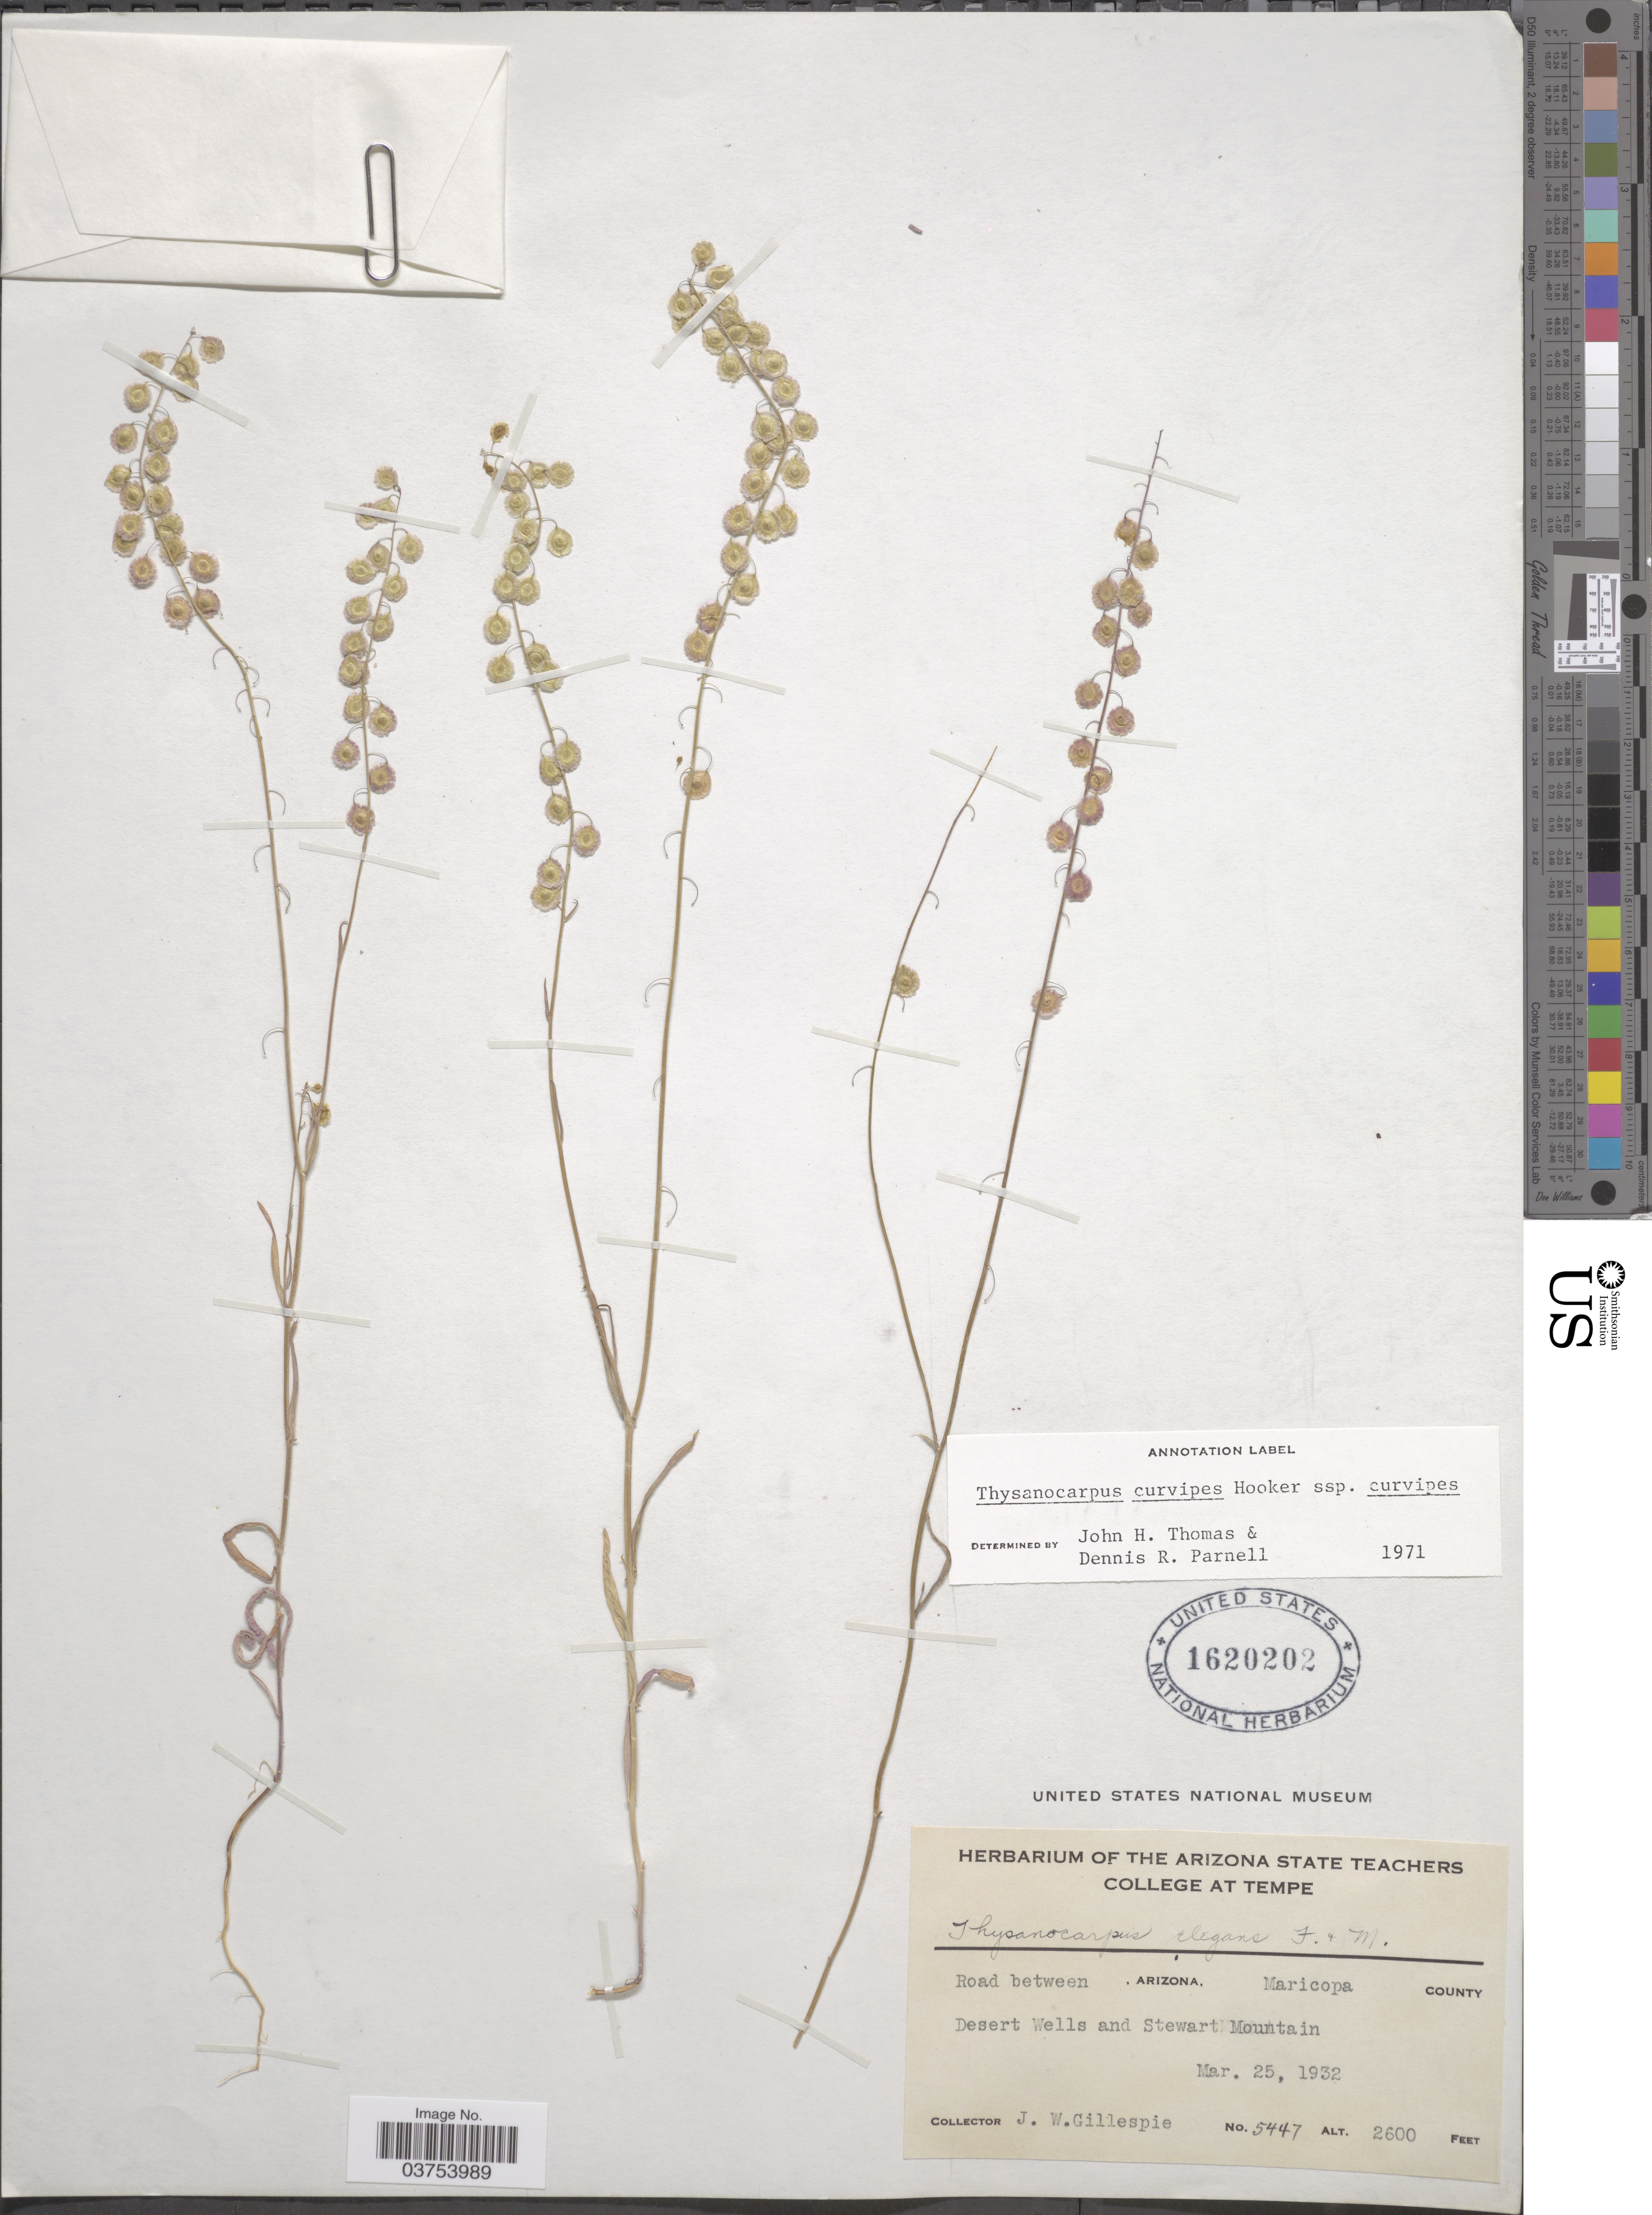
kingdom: Plantae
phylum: Tracheophyta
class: Magnoliopsida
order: Brassicales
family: Brassicaceae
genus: Thysanocarpus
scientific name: Thysanocarpus curvipes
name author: Hook.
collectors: J. W. Gillespie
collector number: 5447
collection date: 1932-03-25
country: United States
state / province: Arizona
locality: Road between Desert Wells and Stewart Mountains. Maricopa County.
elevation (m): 792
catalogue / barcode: US 1620202